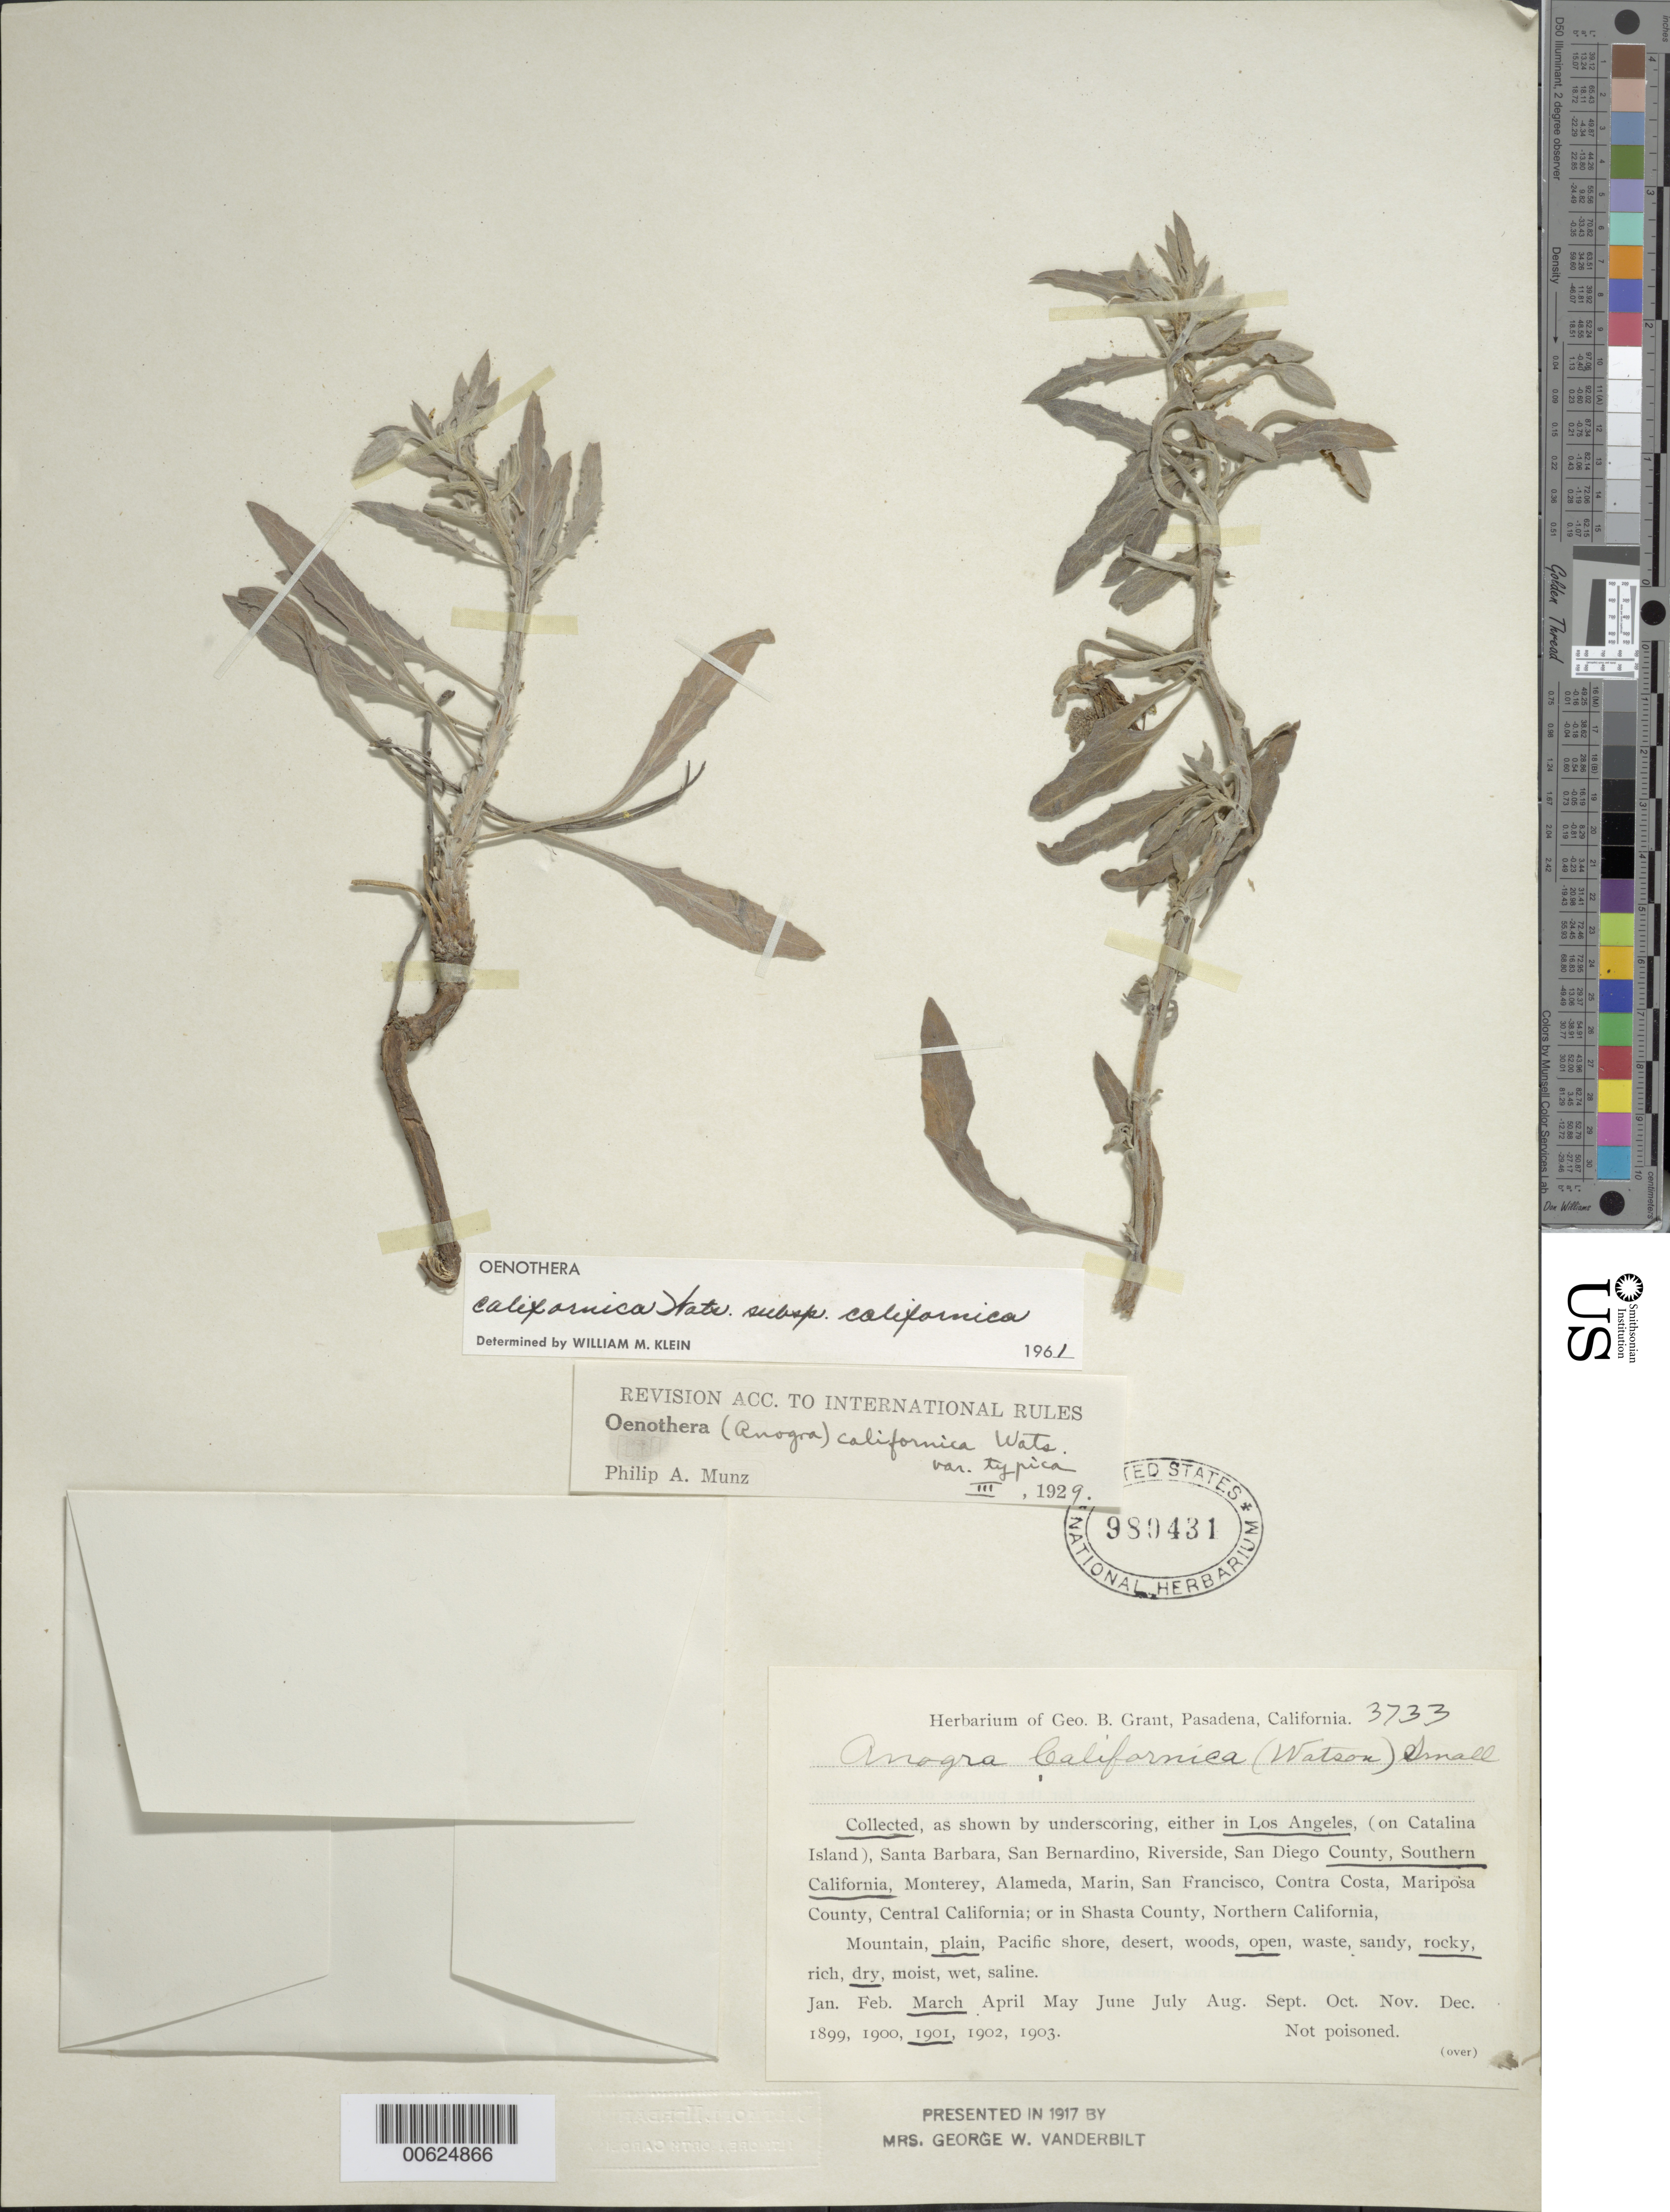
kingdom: Plantae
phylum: Tracheophyta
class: Magnoliopsida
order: Myrtales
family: Onagraceae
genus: Oenothera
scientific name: Oenothera avita subsp. californica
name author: (S. Watson) W.L. Wagner & Gandhi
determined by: Wagner, W. L., (BOT), Smithsonian Institution - National Museum of Natural History (UNITED STATES)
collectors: G. Grant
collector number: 3733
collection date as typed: Mar 1901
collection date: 1901-03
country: United States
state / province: California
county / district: Los Angeles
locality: Los Angeles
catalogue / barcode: US 980431